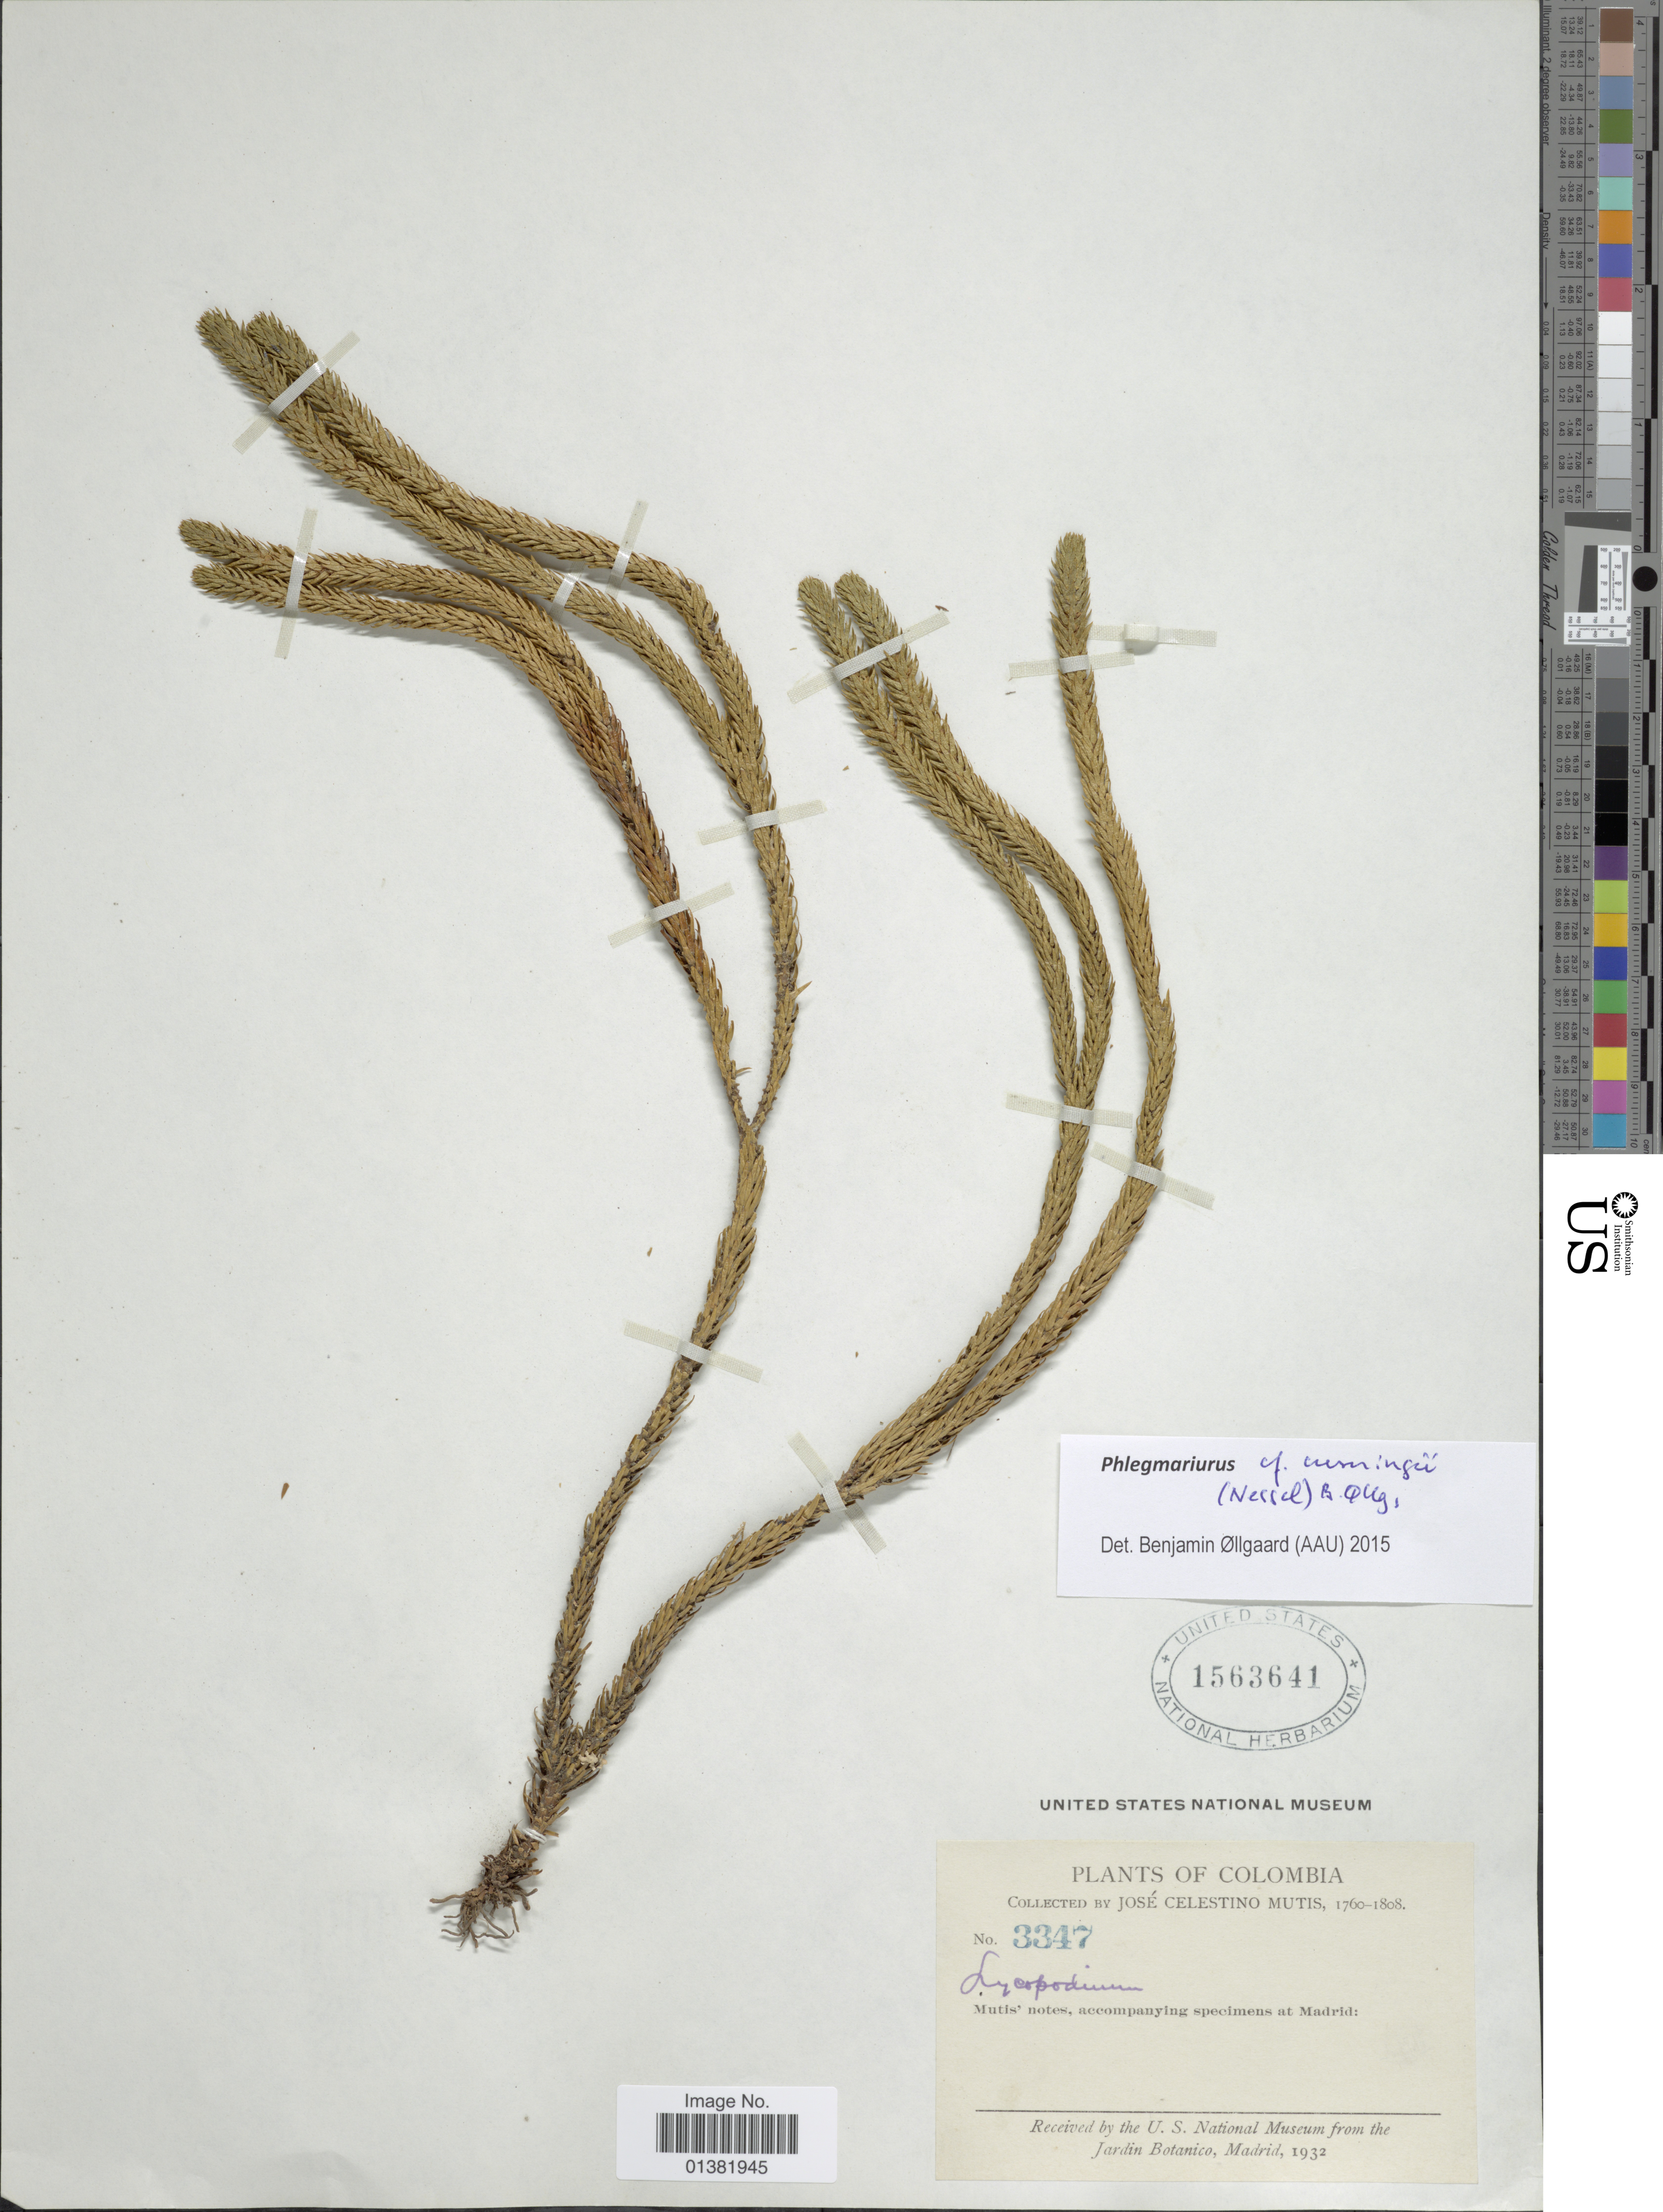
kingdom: Plantae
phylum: Tracheophyta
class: Lycopodiopsida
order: Lycopodiales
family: Lycopodiaceae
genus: Phlegmariurus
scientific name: Phlegmariurus cumingii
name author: (Nessel) B. Øllg.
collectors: J. C. B. Mutis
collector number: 3347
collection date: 1760/1808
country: Colombia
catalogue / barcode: US 1563641